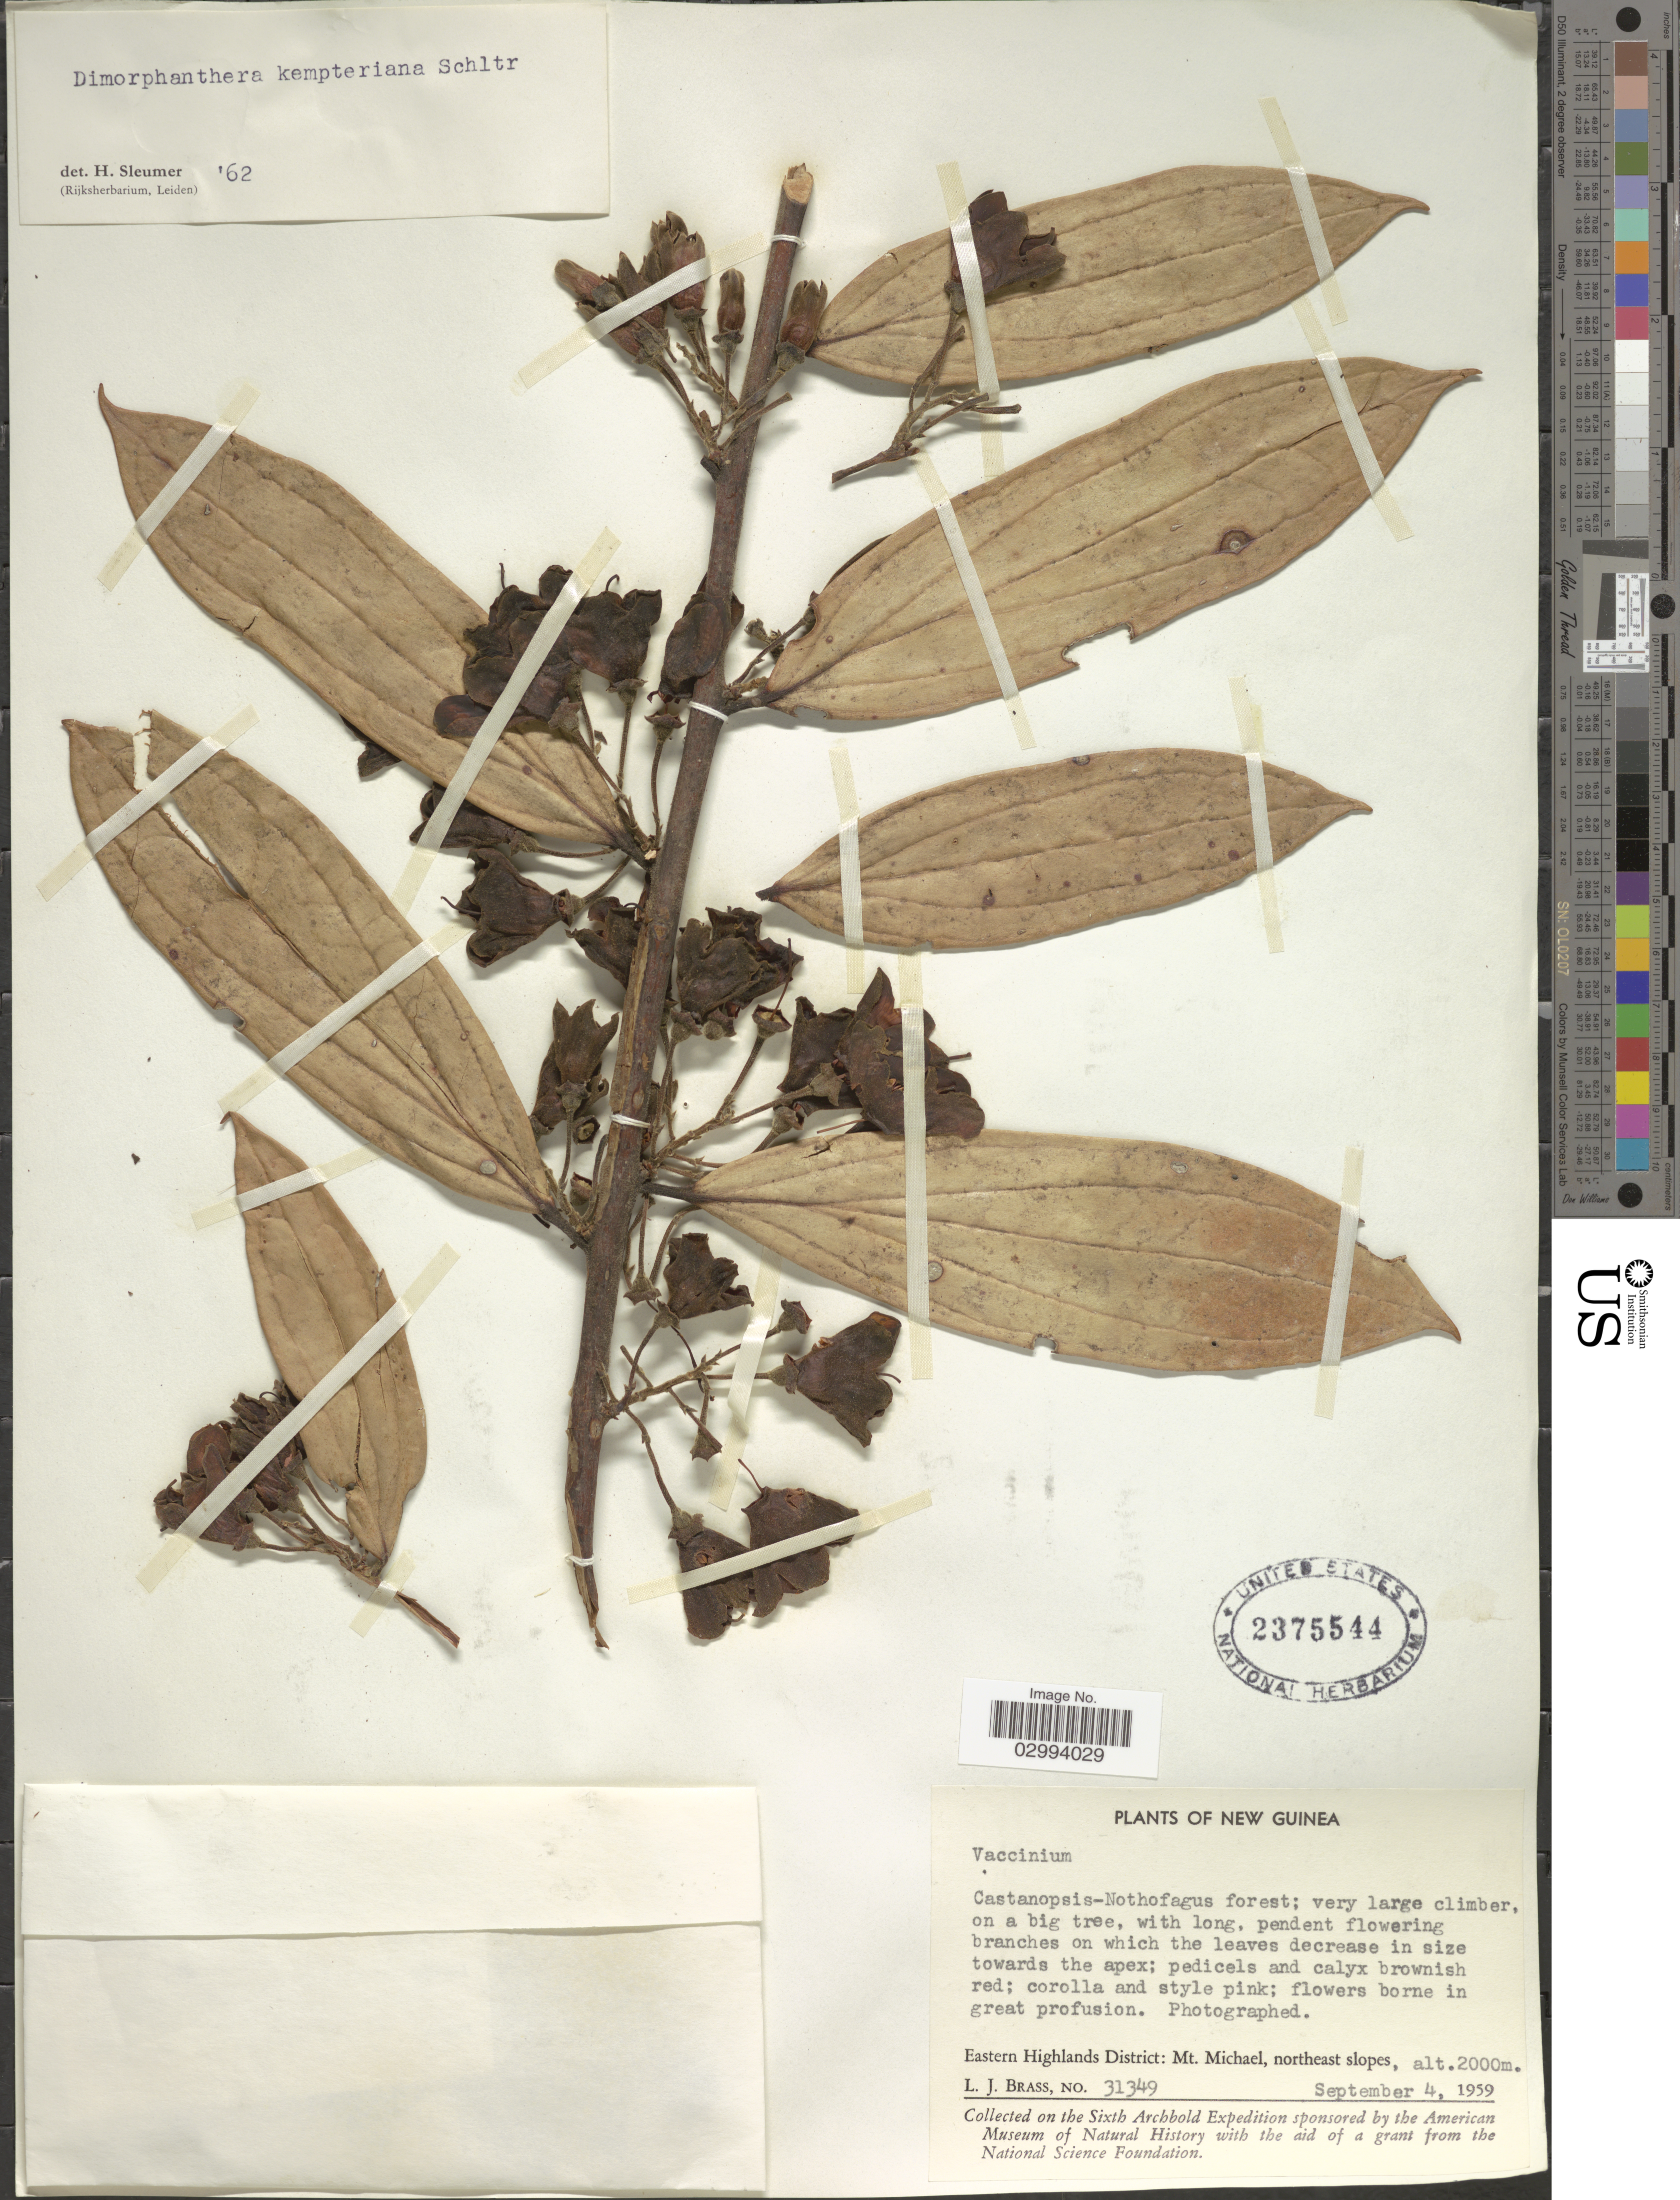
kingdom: Plantae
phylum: Tracheophyta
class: Magnoliopsida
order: Ericales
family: Ericaceae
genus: Dimorphanthera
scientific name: Dimorphanthera kempteriana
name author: Schltr.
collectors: L. J. Brass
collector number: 31349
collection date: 1959-09-04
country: Papua New Guinea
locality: New Guinea. Eastern Highlands District: Mt. Michael, northeast slopes.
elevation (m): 2000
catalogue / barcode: US 2375544